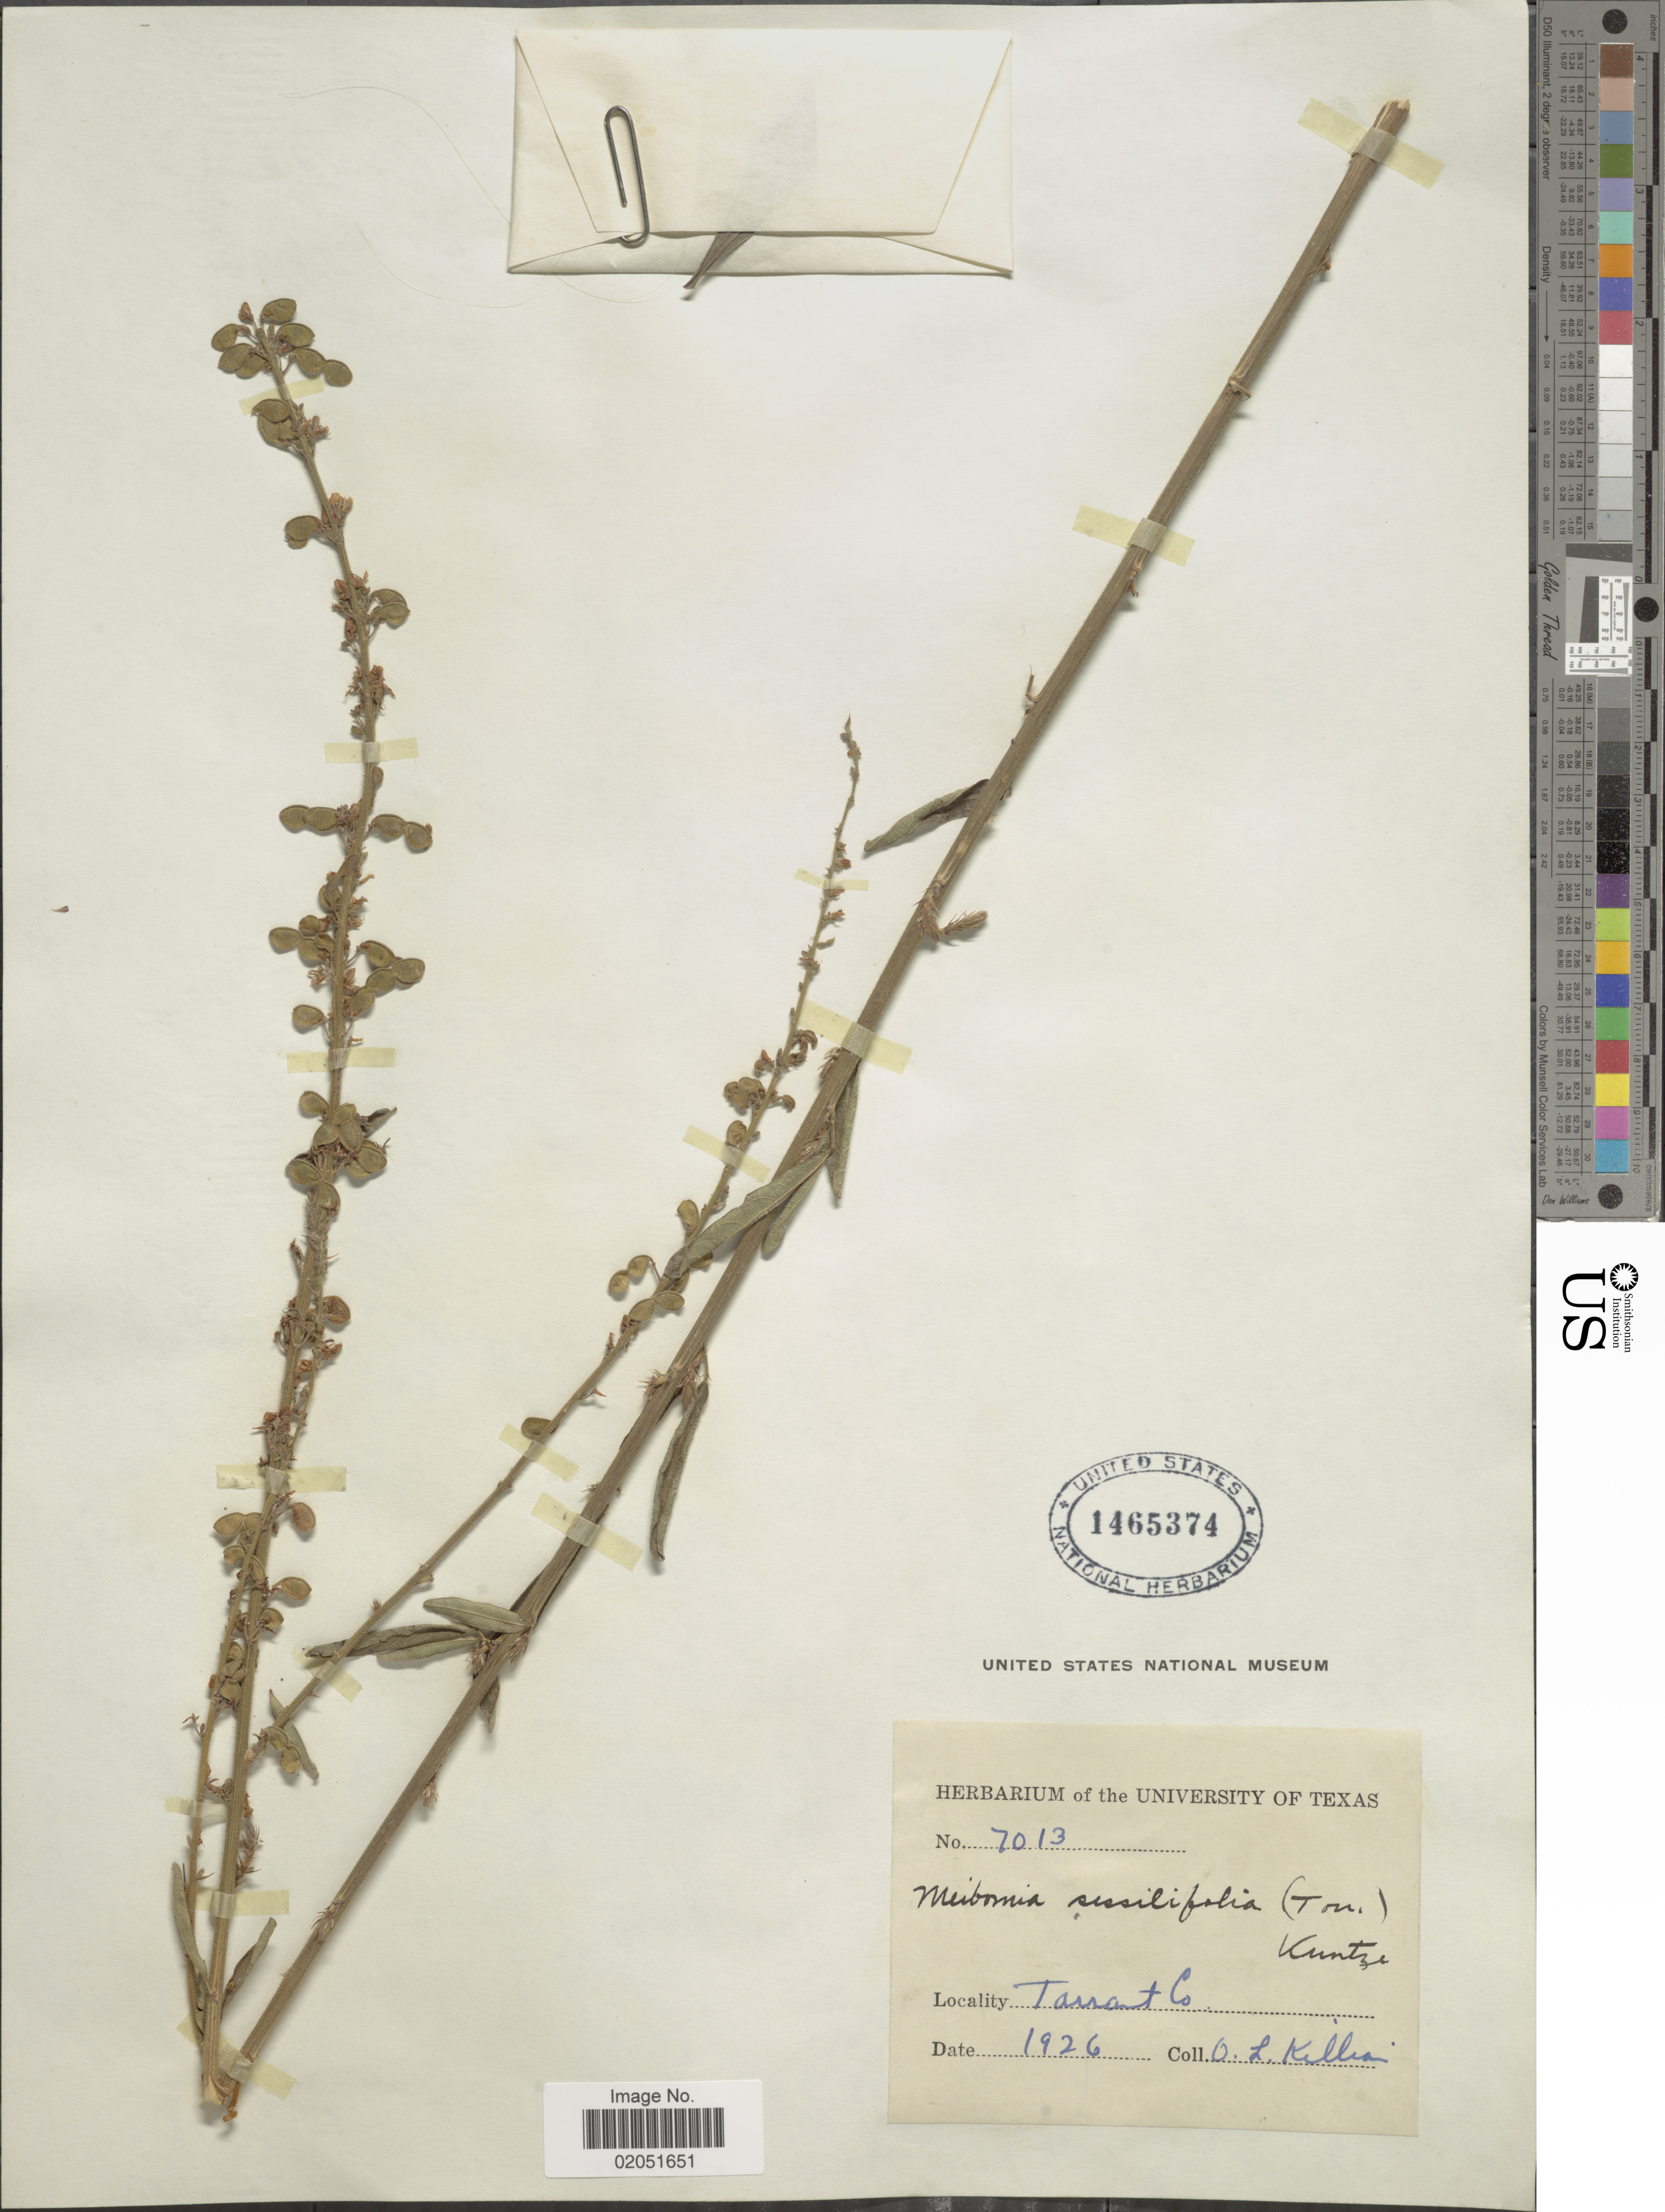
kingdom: Plantae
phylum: Tracheophyta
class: Magnoliopsida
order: Fabales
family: Fabaceae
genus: Desmodium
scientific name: Desmodium sessilifolium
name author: Torr. & A. Gray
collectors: O. Killian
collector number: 701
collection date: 1926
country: United States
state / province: Texas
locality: Tarrant Co.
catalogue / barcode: US 1465374